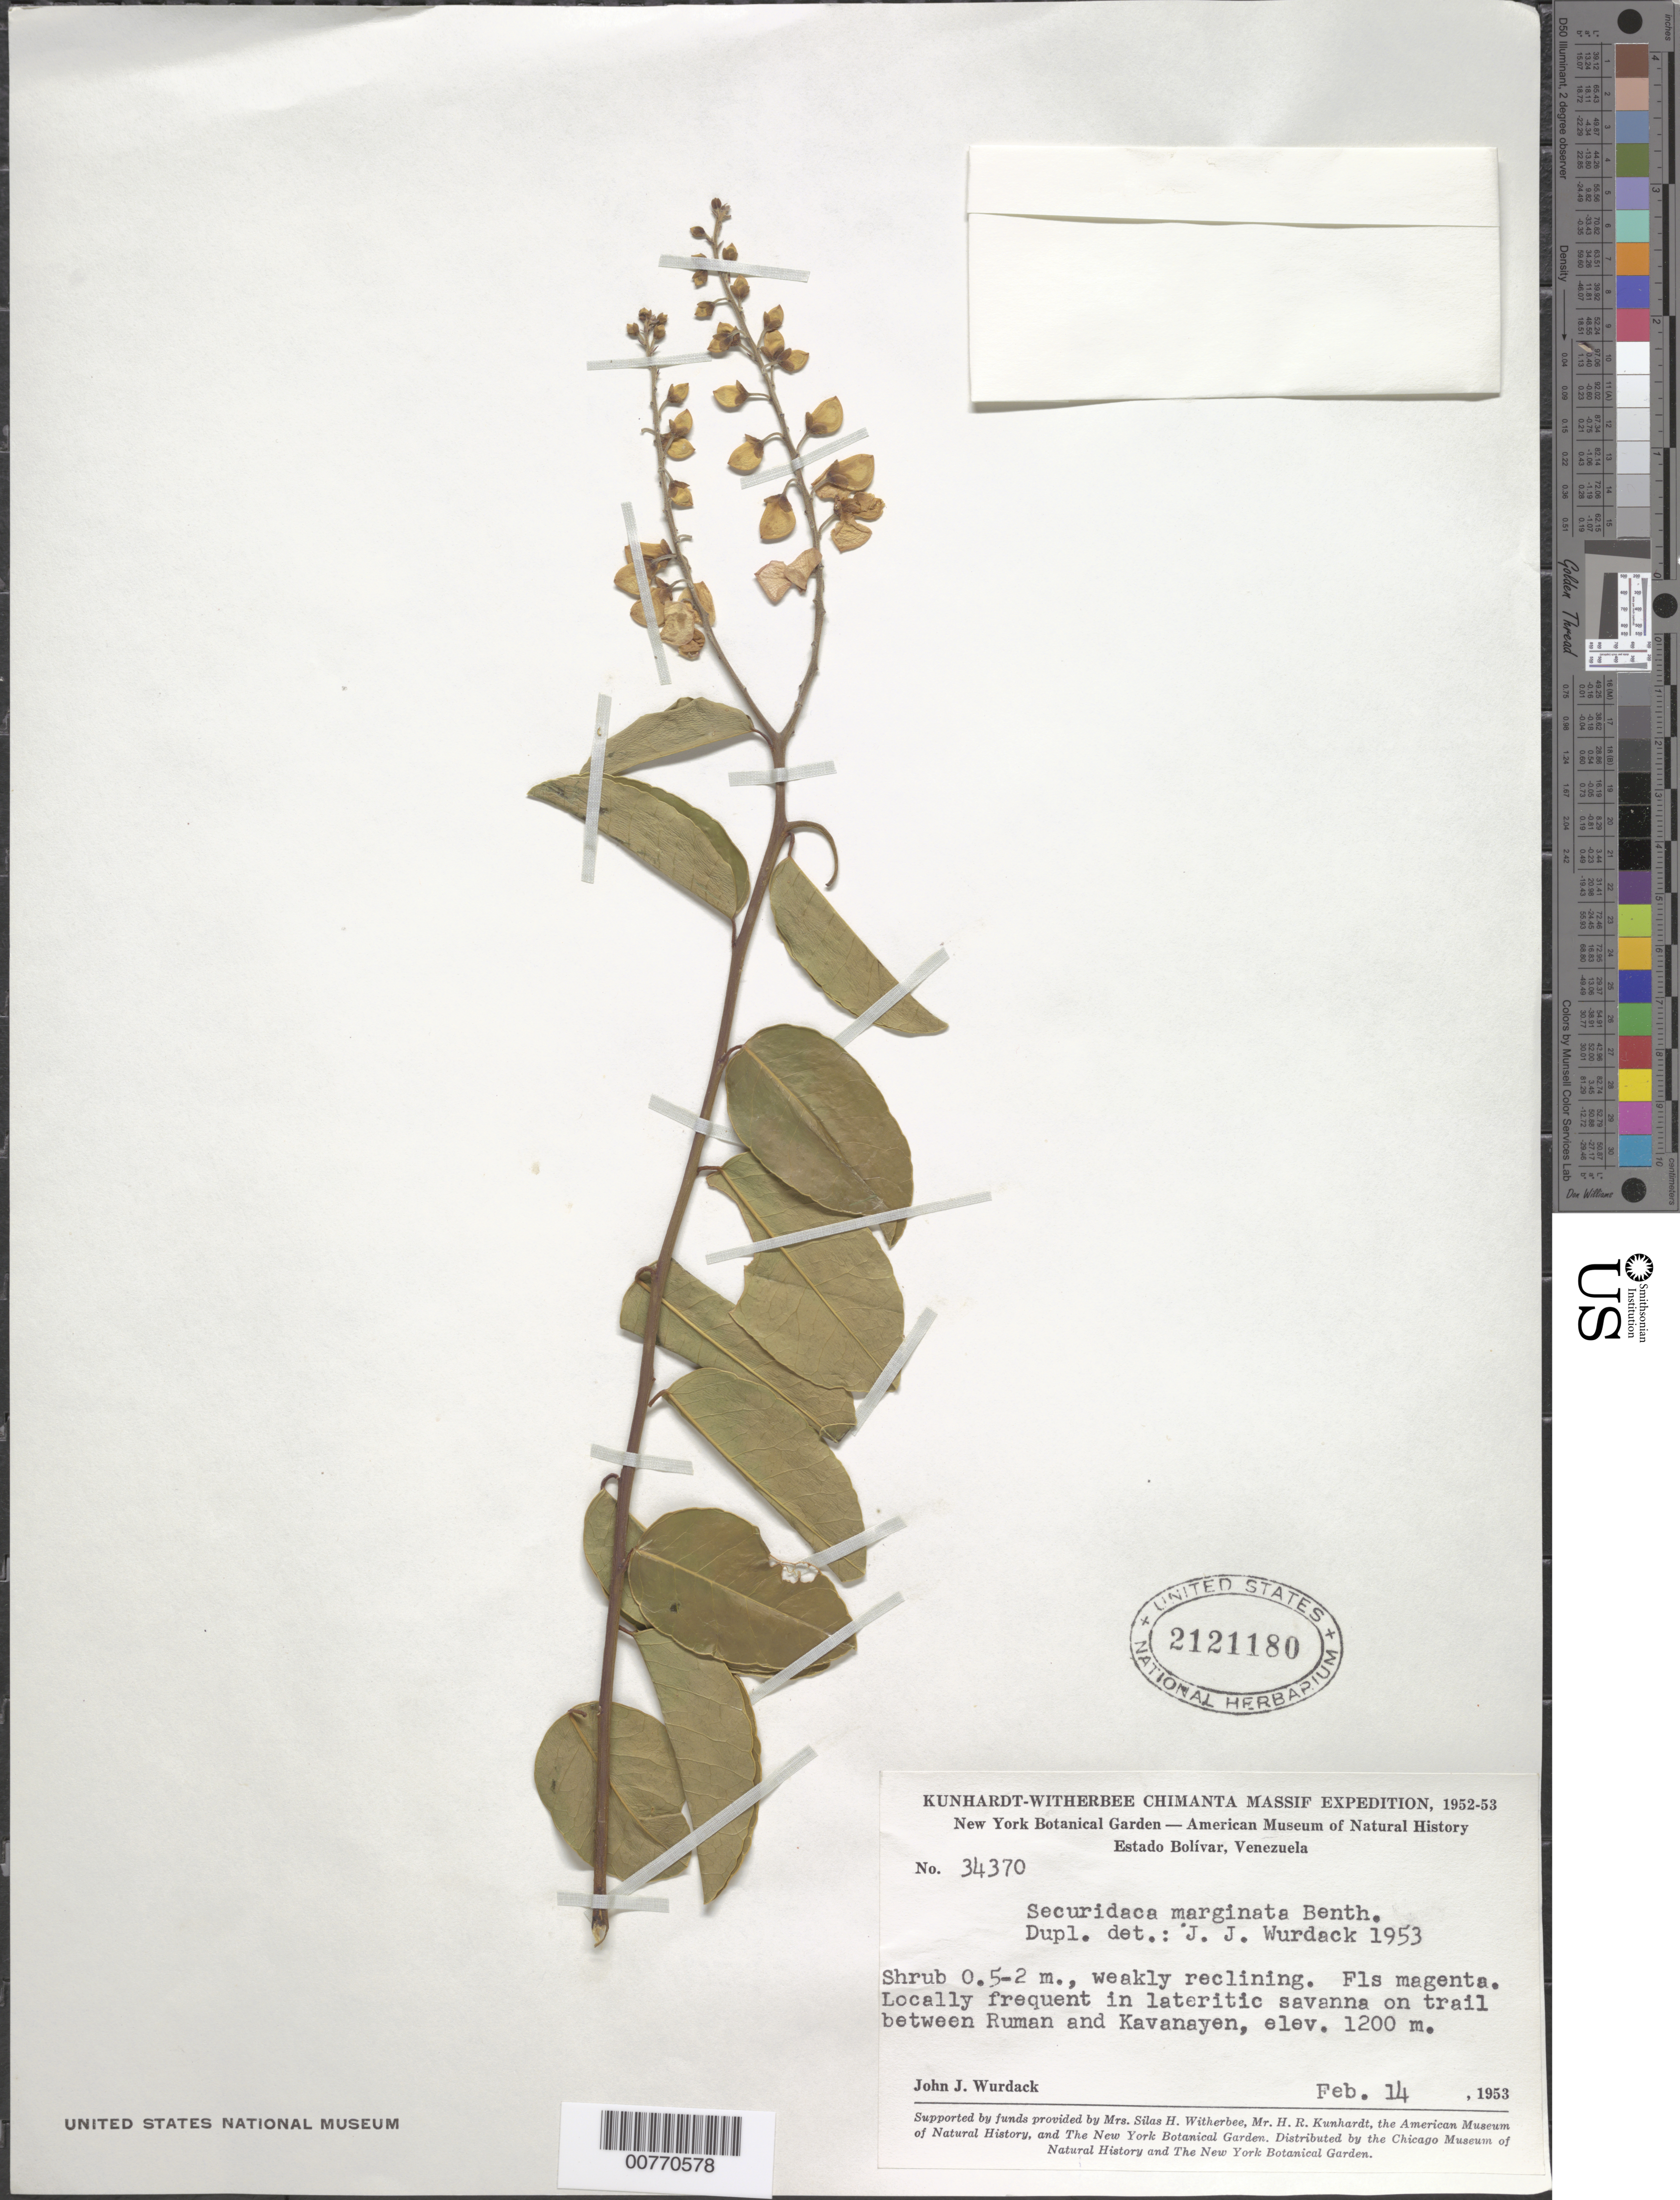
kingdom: Plantae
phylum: Tracheophyta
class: Magnoliopsida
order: Fabales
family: Polygalaceae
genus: Securidaca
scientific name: Securidaca marginata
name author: Benth.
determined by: Wurdack, John J., (US), US (UNITED STATES)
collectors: J. J. Wurdack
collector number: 34370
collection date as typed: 14-Feb-53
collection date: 1953-02-14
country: Venezuela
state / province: Bolívar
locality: Ruman to Kavanayen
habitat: Lateritic savanna on trail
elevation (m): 1200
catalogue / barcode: US 2121180